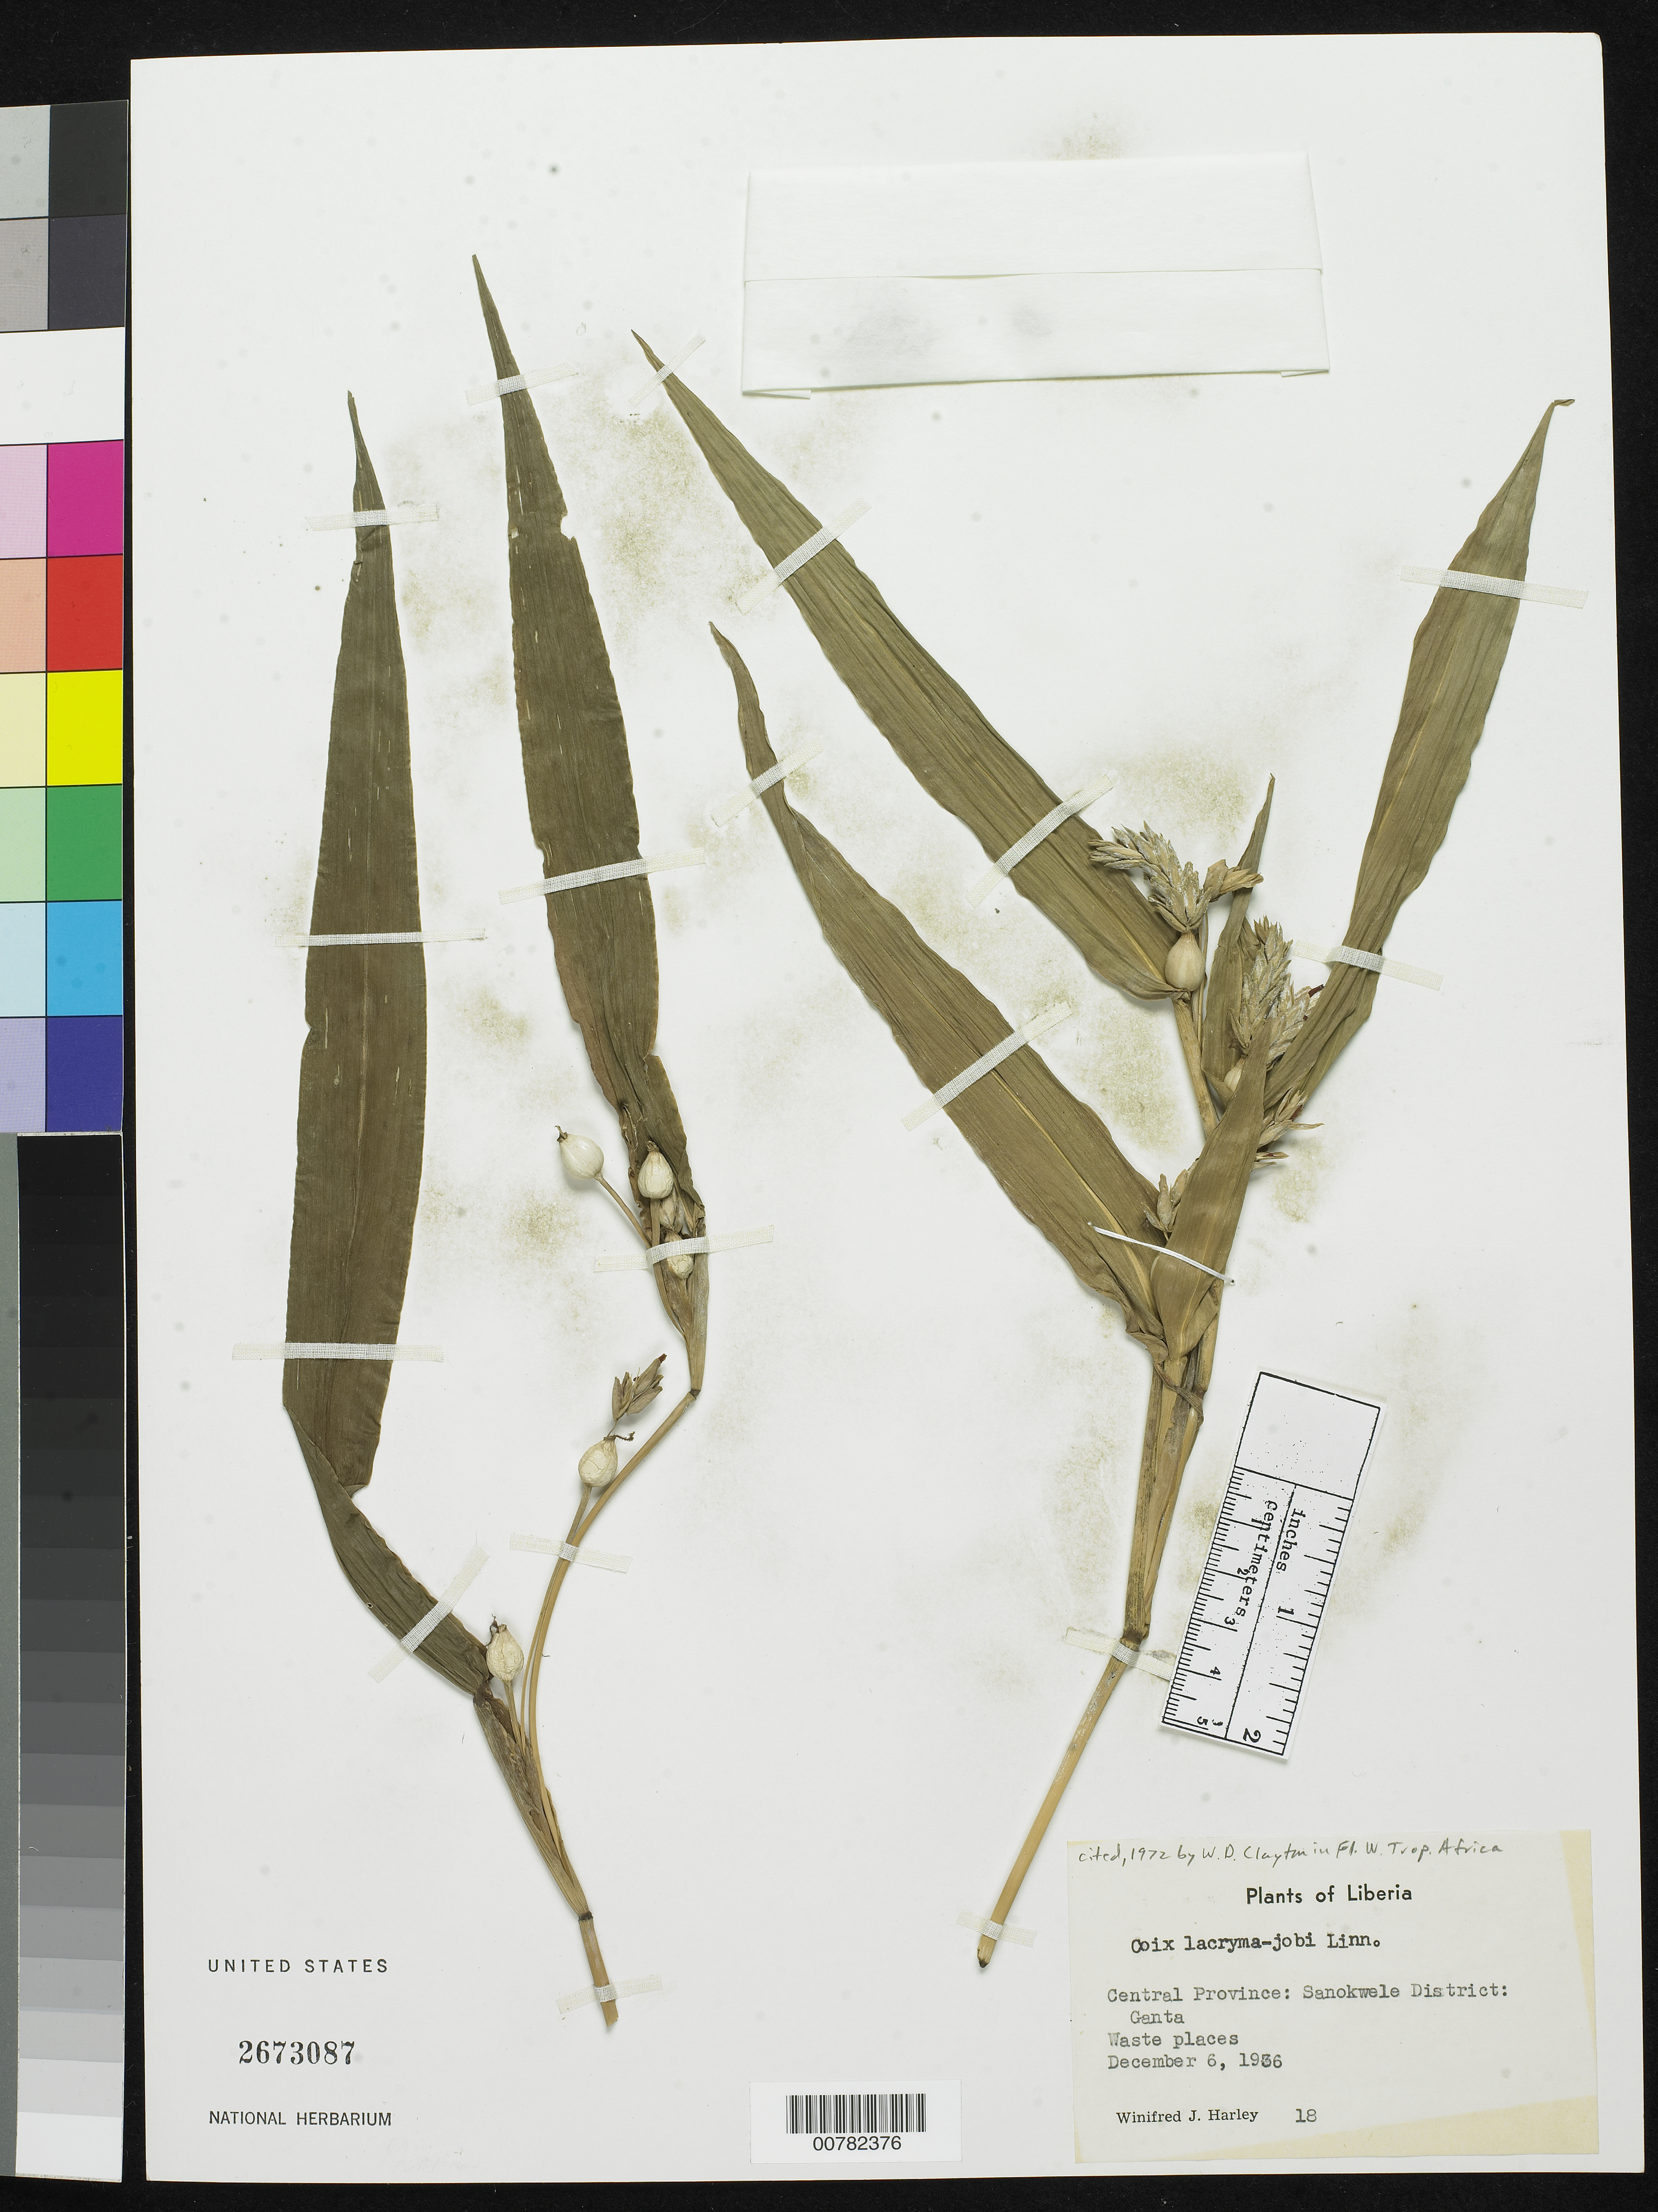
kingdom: Plantae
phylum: Tracheophyta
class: Liliopsida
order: Poales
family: Poaceae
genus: Coix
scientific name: Coix lacryma-jobi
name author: L.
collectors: W. Harley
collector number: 18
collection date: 1936-12-06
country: Liberia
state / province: Nimba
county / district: Sanokwele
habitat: Waste places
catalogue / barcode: US 2673087